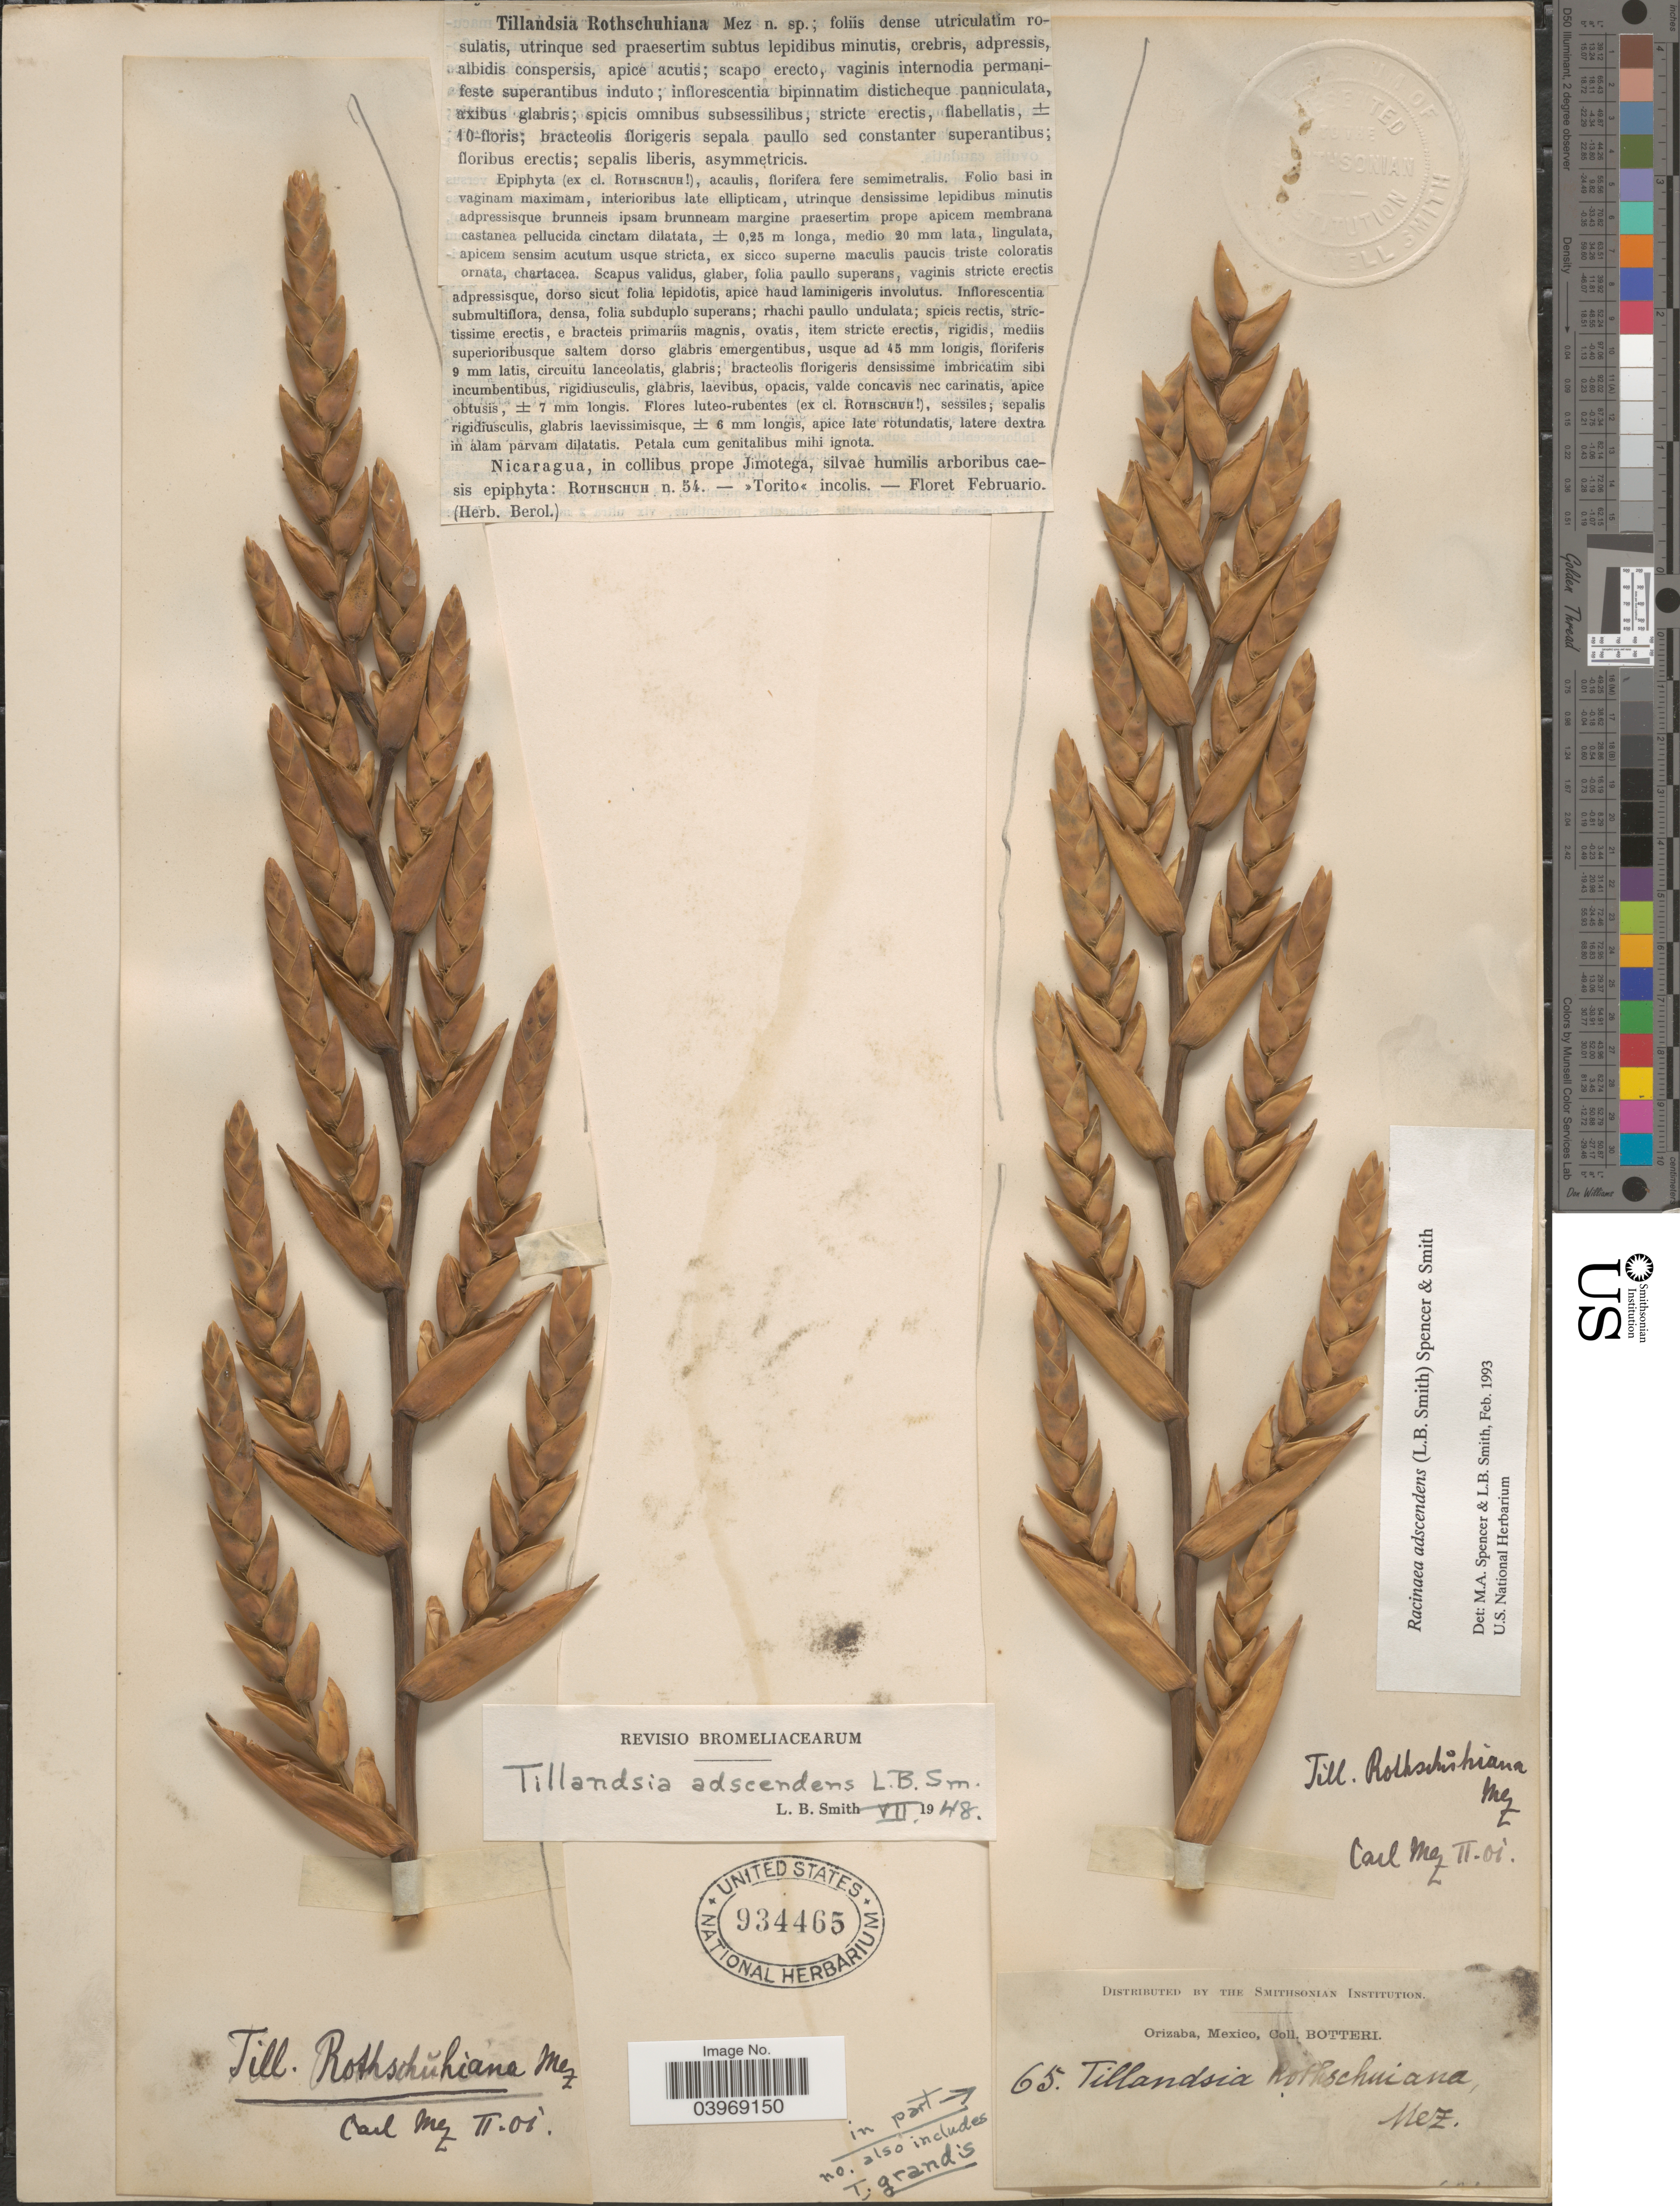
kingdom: Plantae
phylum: Tracheophyta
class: Liliopsida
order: Poales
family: Bromeliaceae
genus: Racinaea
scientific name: Racinaea adscendens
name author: (L.B. Sm.) M.A. Spencer & L.B. Sm.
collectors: Rothschuh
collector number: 54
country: Nicaragua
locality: In collibus prope Jimotega.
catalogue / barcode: US 934465-2